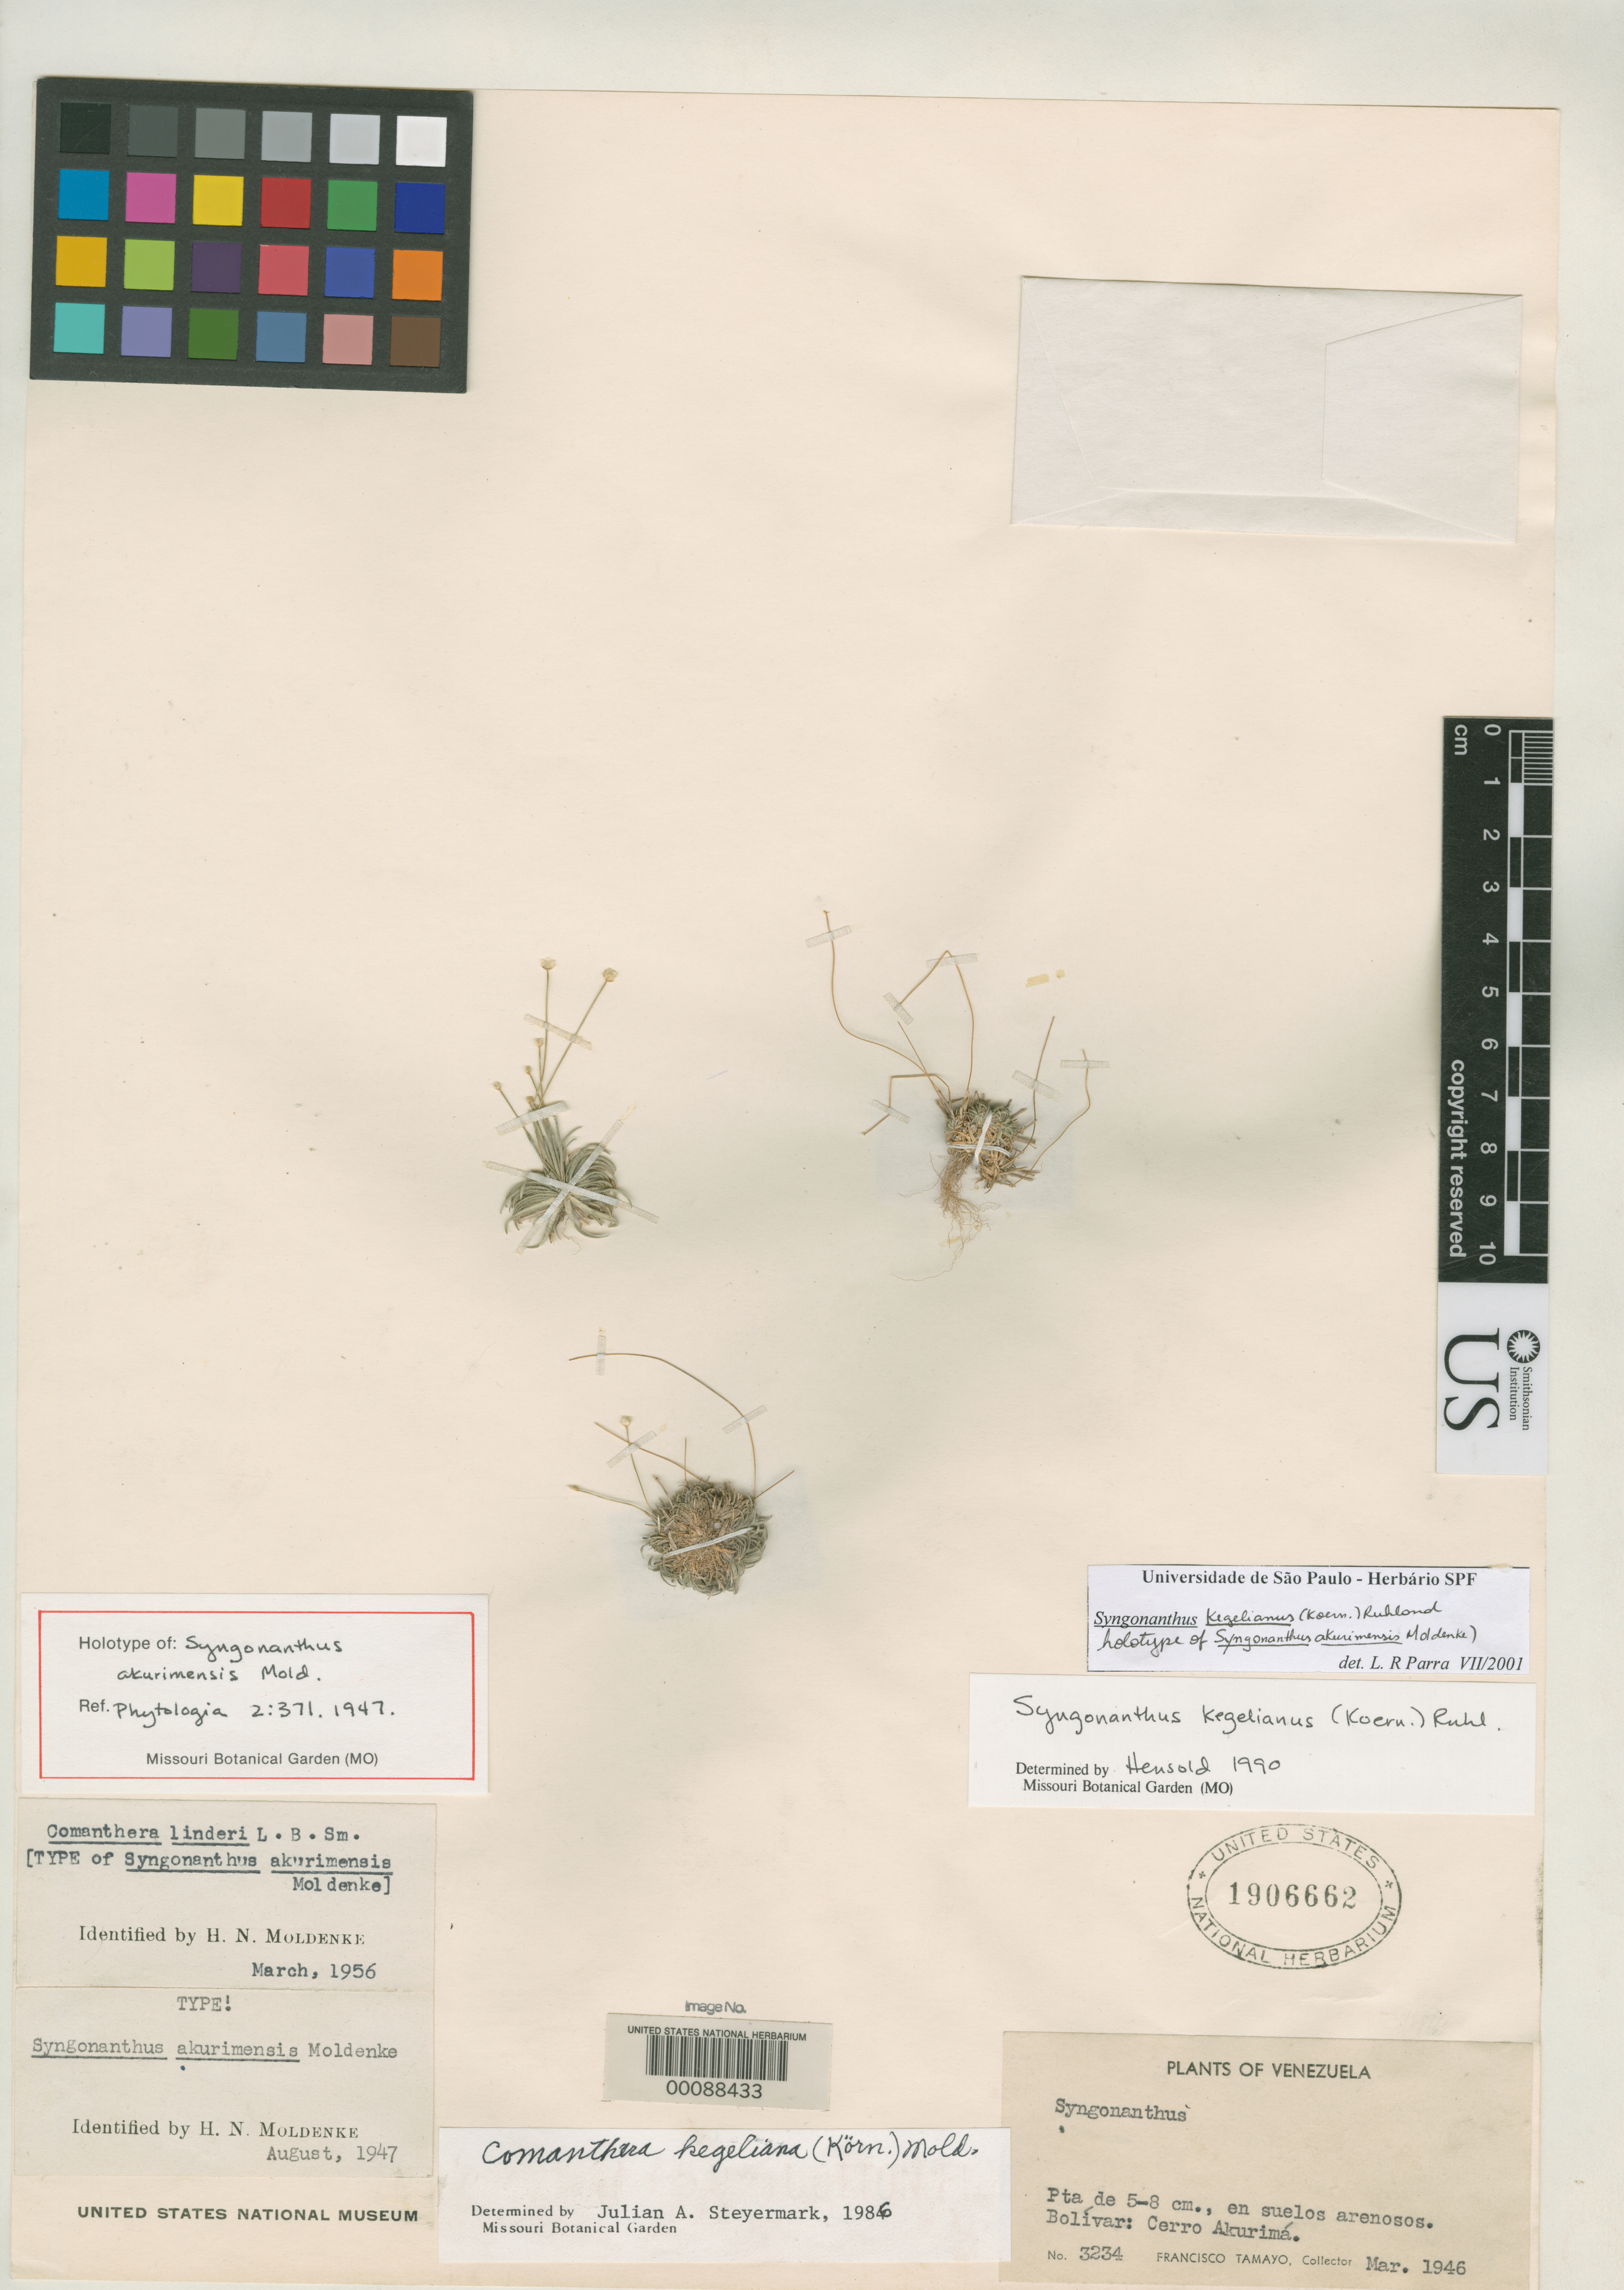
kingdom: Plantae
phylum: Tracheophyta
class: Liliopsida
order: Poales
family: Eriocaulaceae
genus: Syngonanthus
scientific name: Syngonanthus akurimensis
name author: Moldenke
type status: Holotype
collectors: F. Tamayo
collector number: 3234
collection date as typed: Mar 1946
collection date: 1946-03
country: Venezuela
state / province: Bolivar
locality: Cerro Akurima.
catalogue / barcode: US 1906662